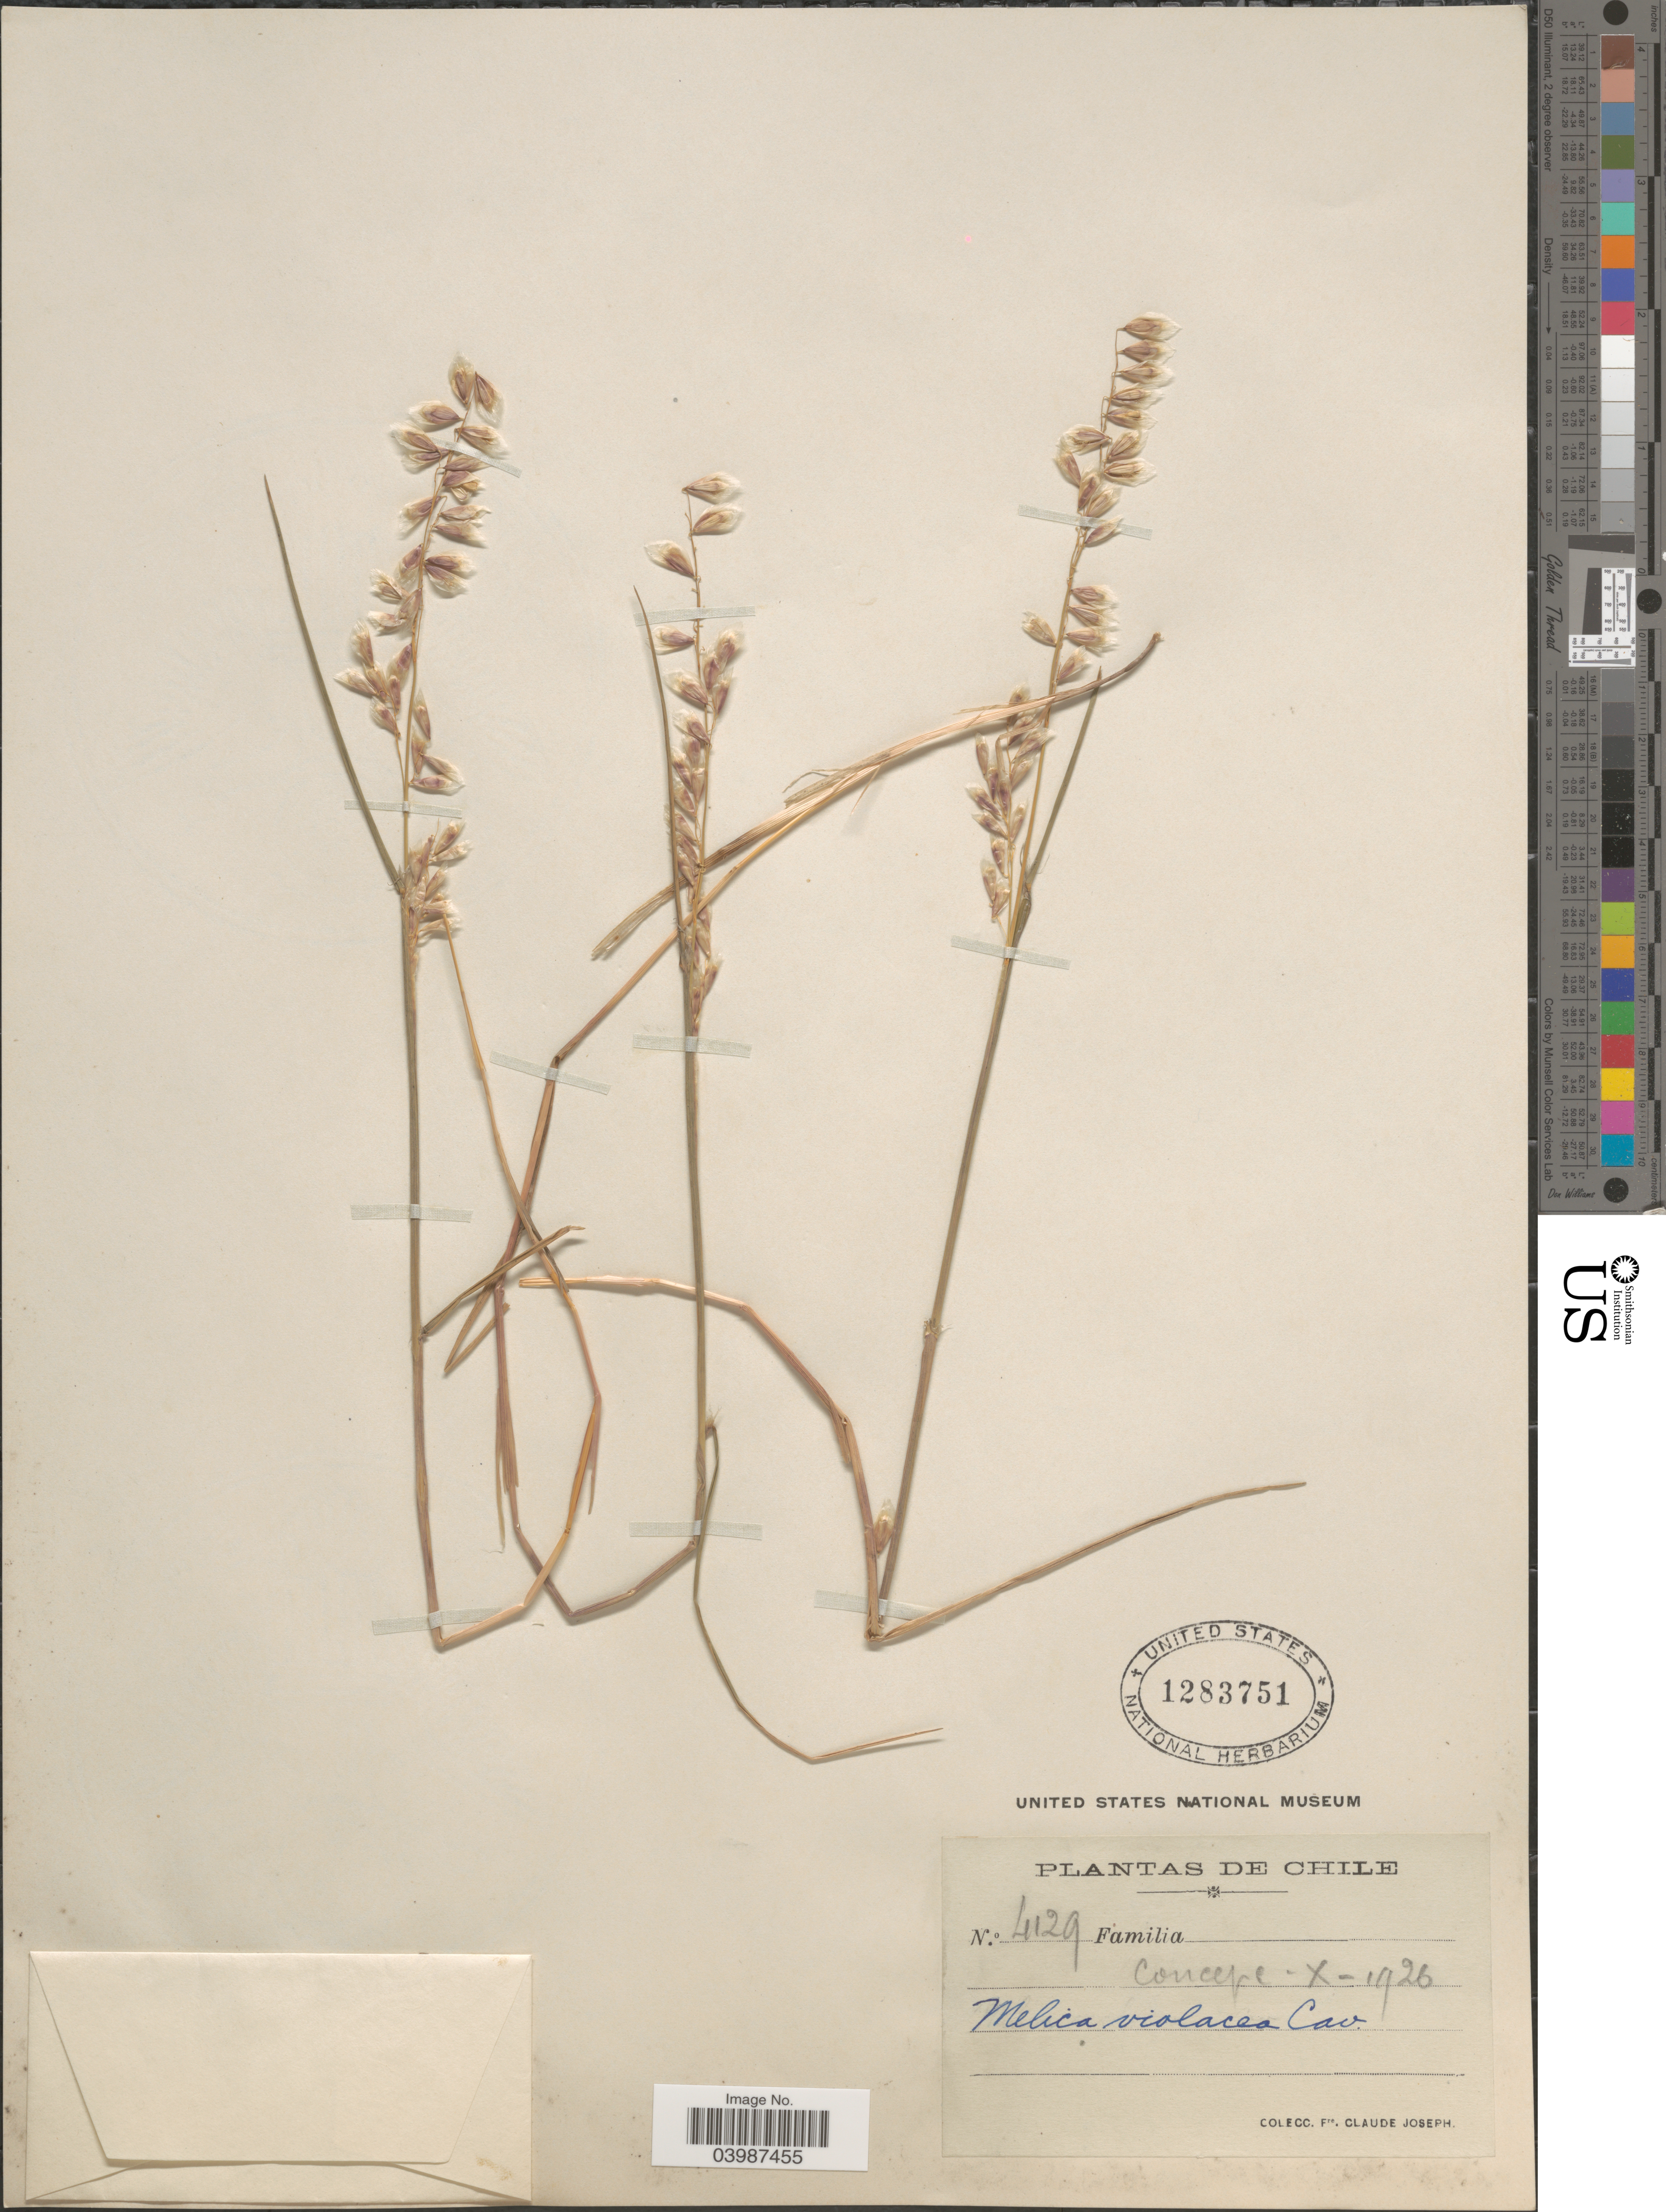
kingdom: Plantae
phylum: Tracheophyta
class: Liliopsida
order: Poales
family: Poaceae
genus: Melica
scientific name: Melica violacea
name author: Cav.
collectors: Bro. Claude-Joseph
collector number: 4129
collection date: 1926-10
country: Chile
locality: Concepc.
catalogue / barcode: US 1283751